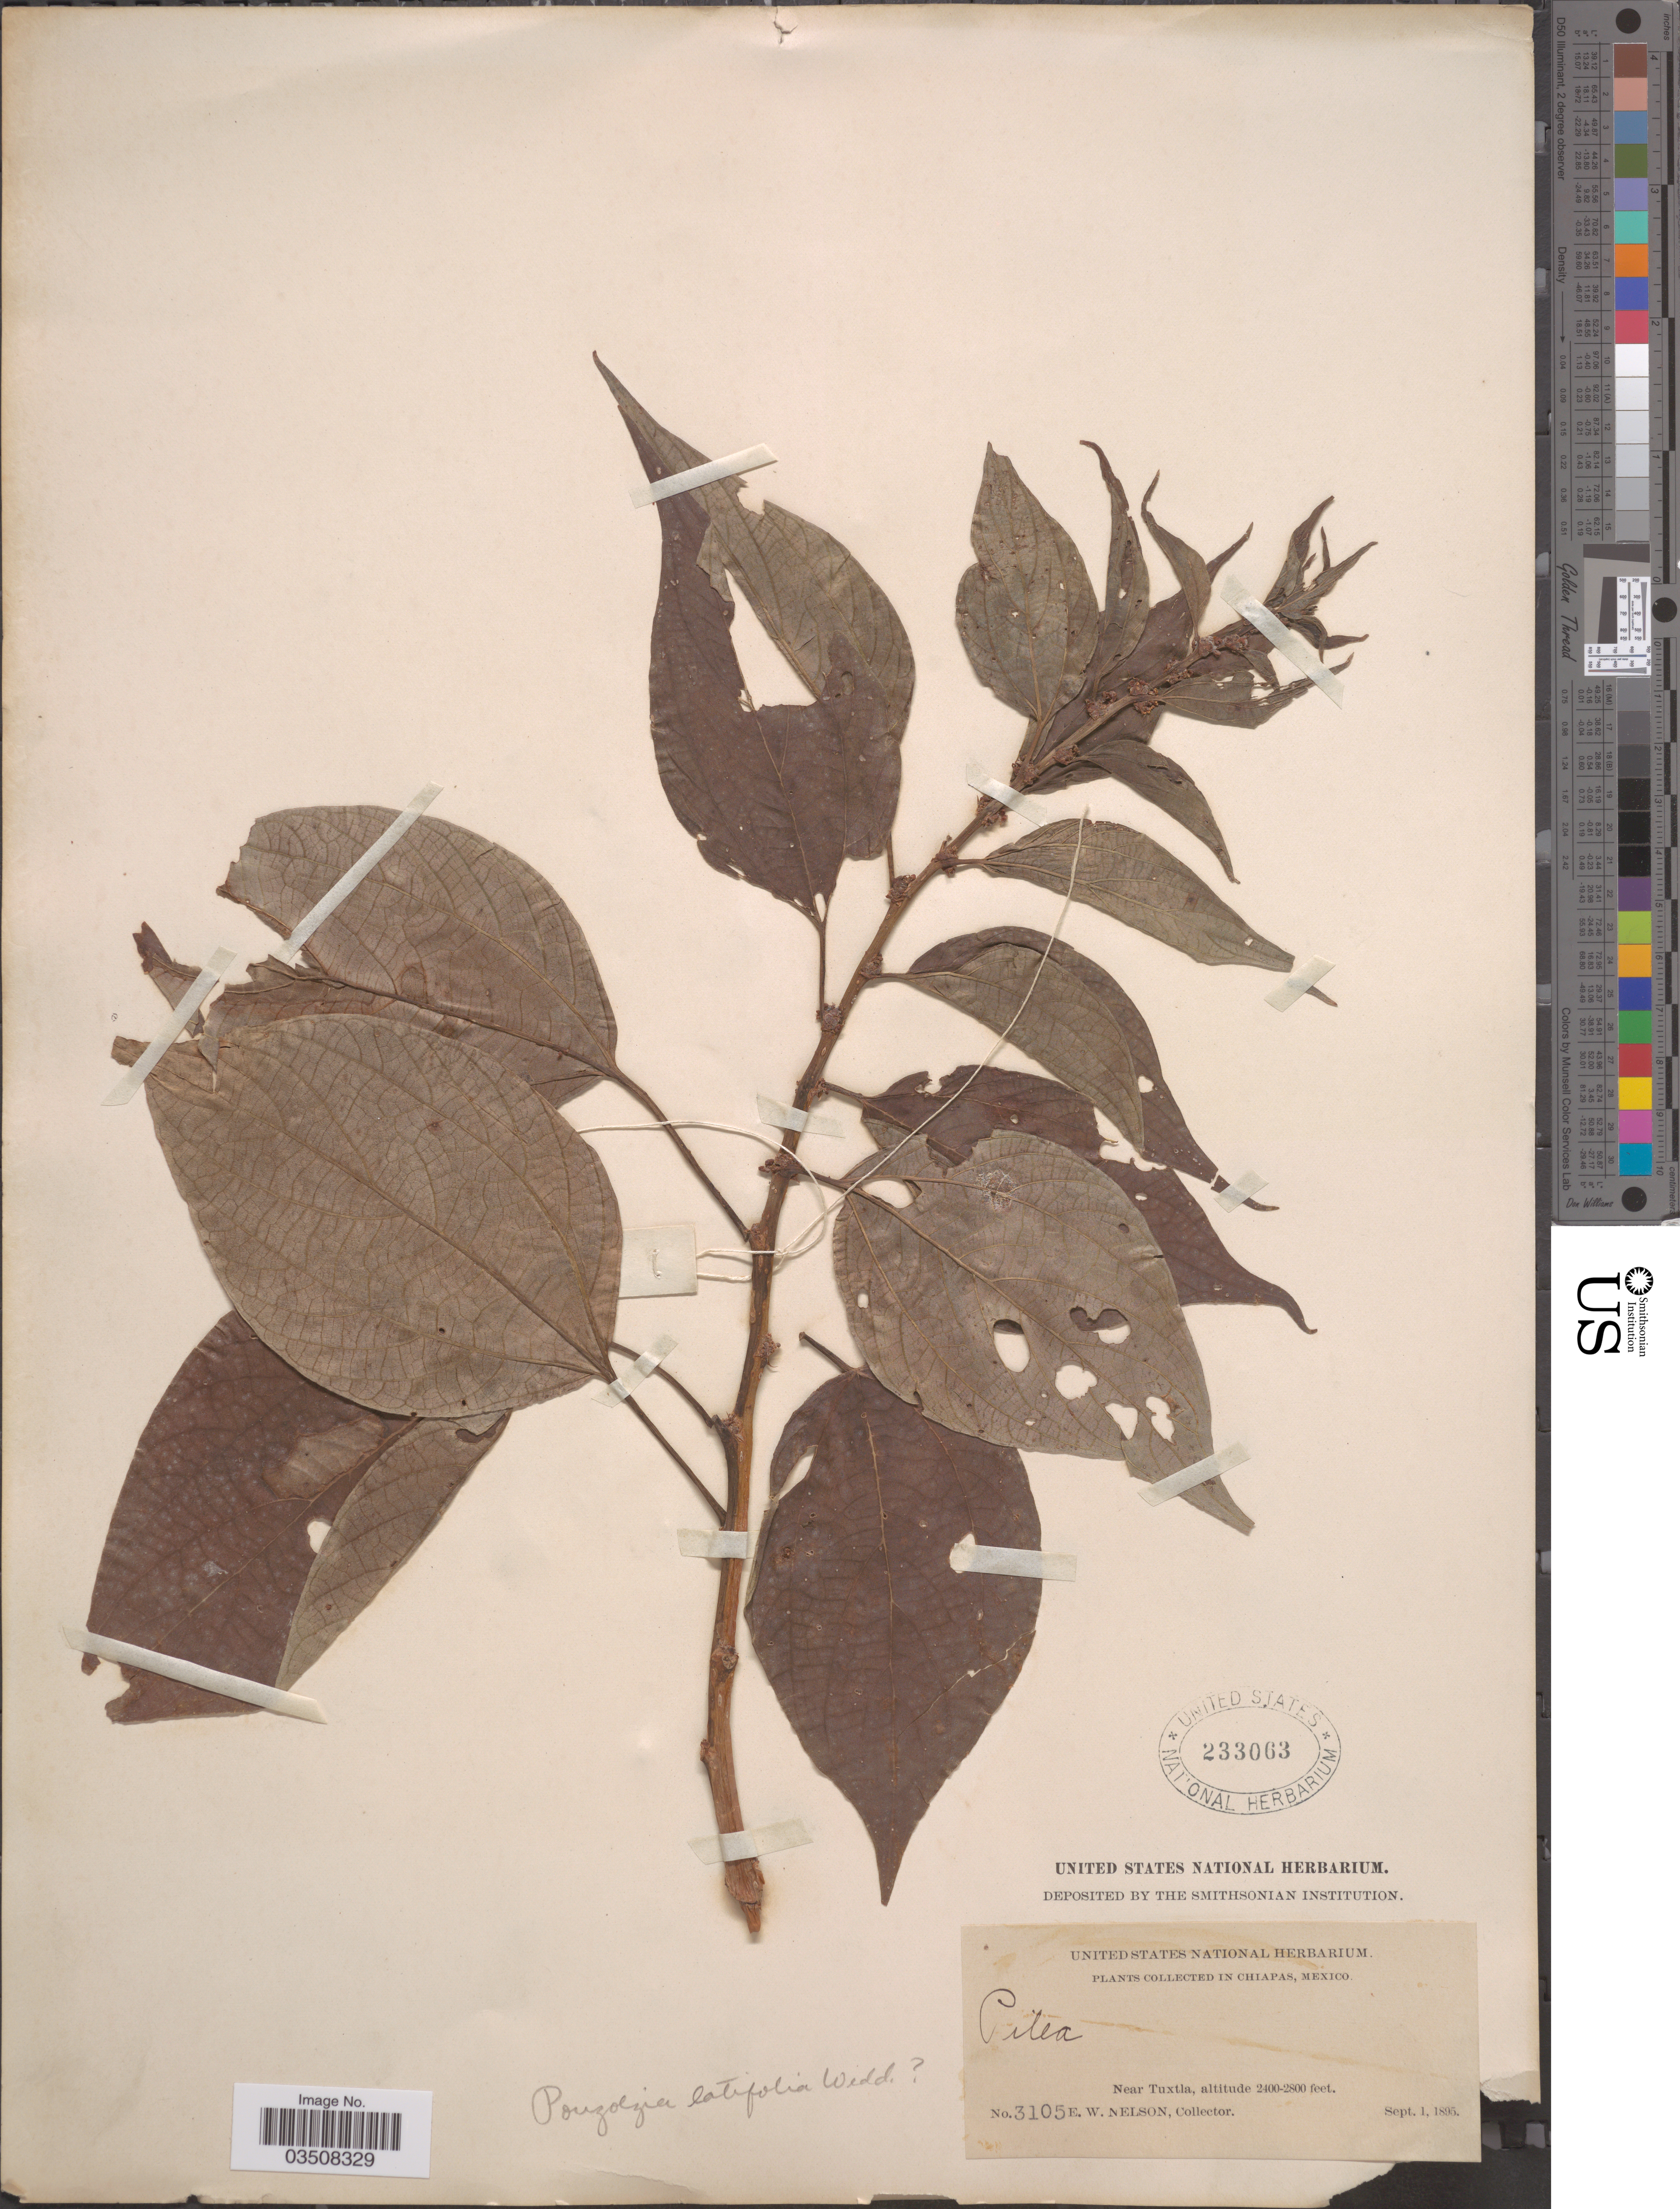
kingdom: Plantae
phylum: Tracheophyta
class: Magnoliopsida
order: Rosales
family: Urticaceae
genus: Pouzolzia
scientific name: Pouzolzia latifolia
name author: Wedd.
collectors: E. W. Nelson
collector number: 3105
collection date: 1895-09-01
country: Mexico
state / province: Chiapas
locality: Near Tuxtla.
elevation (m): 732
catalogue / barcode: US 233063